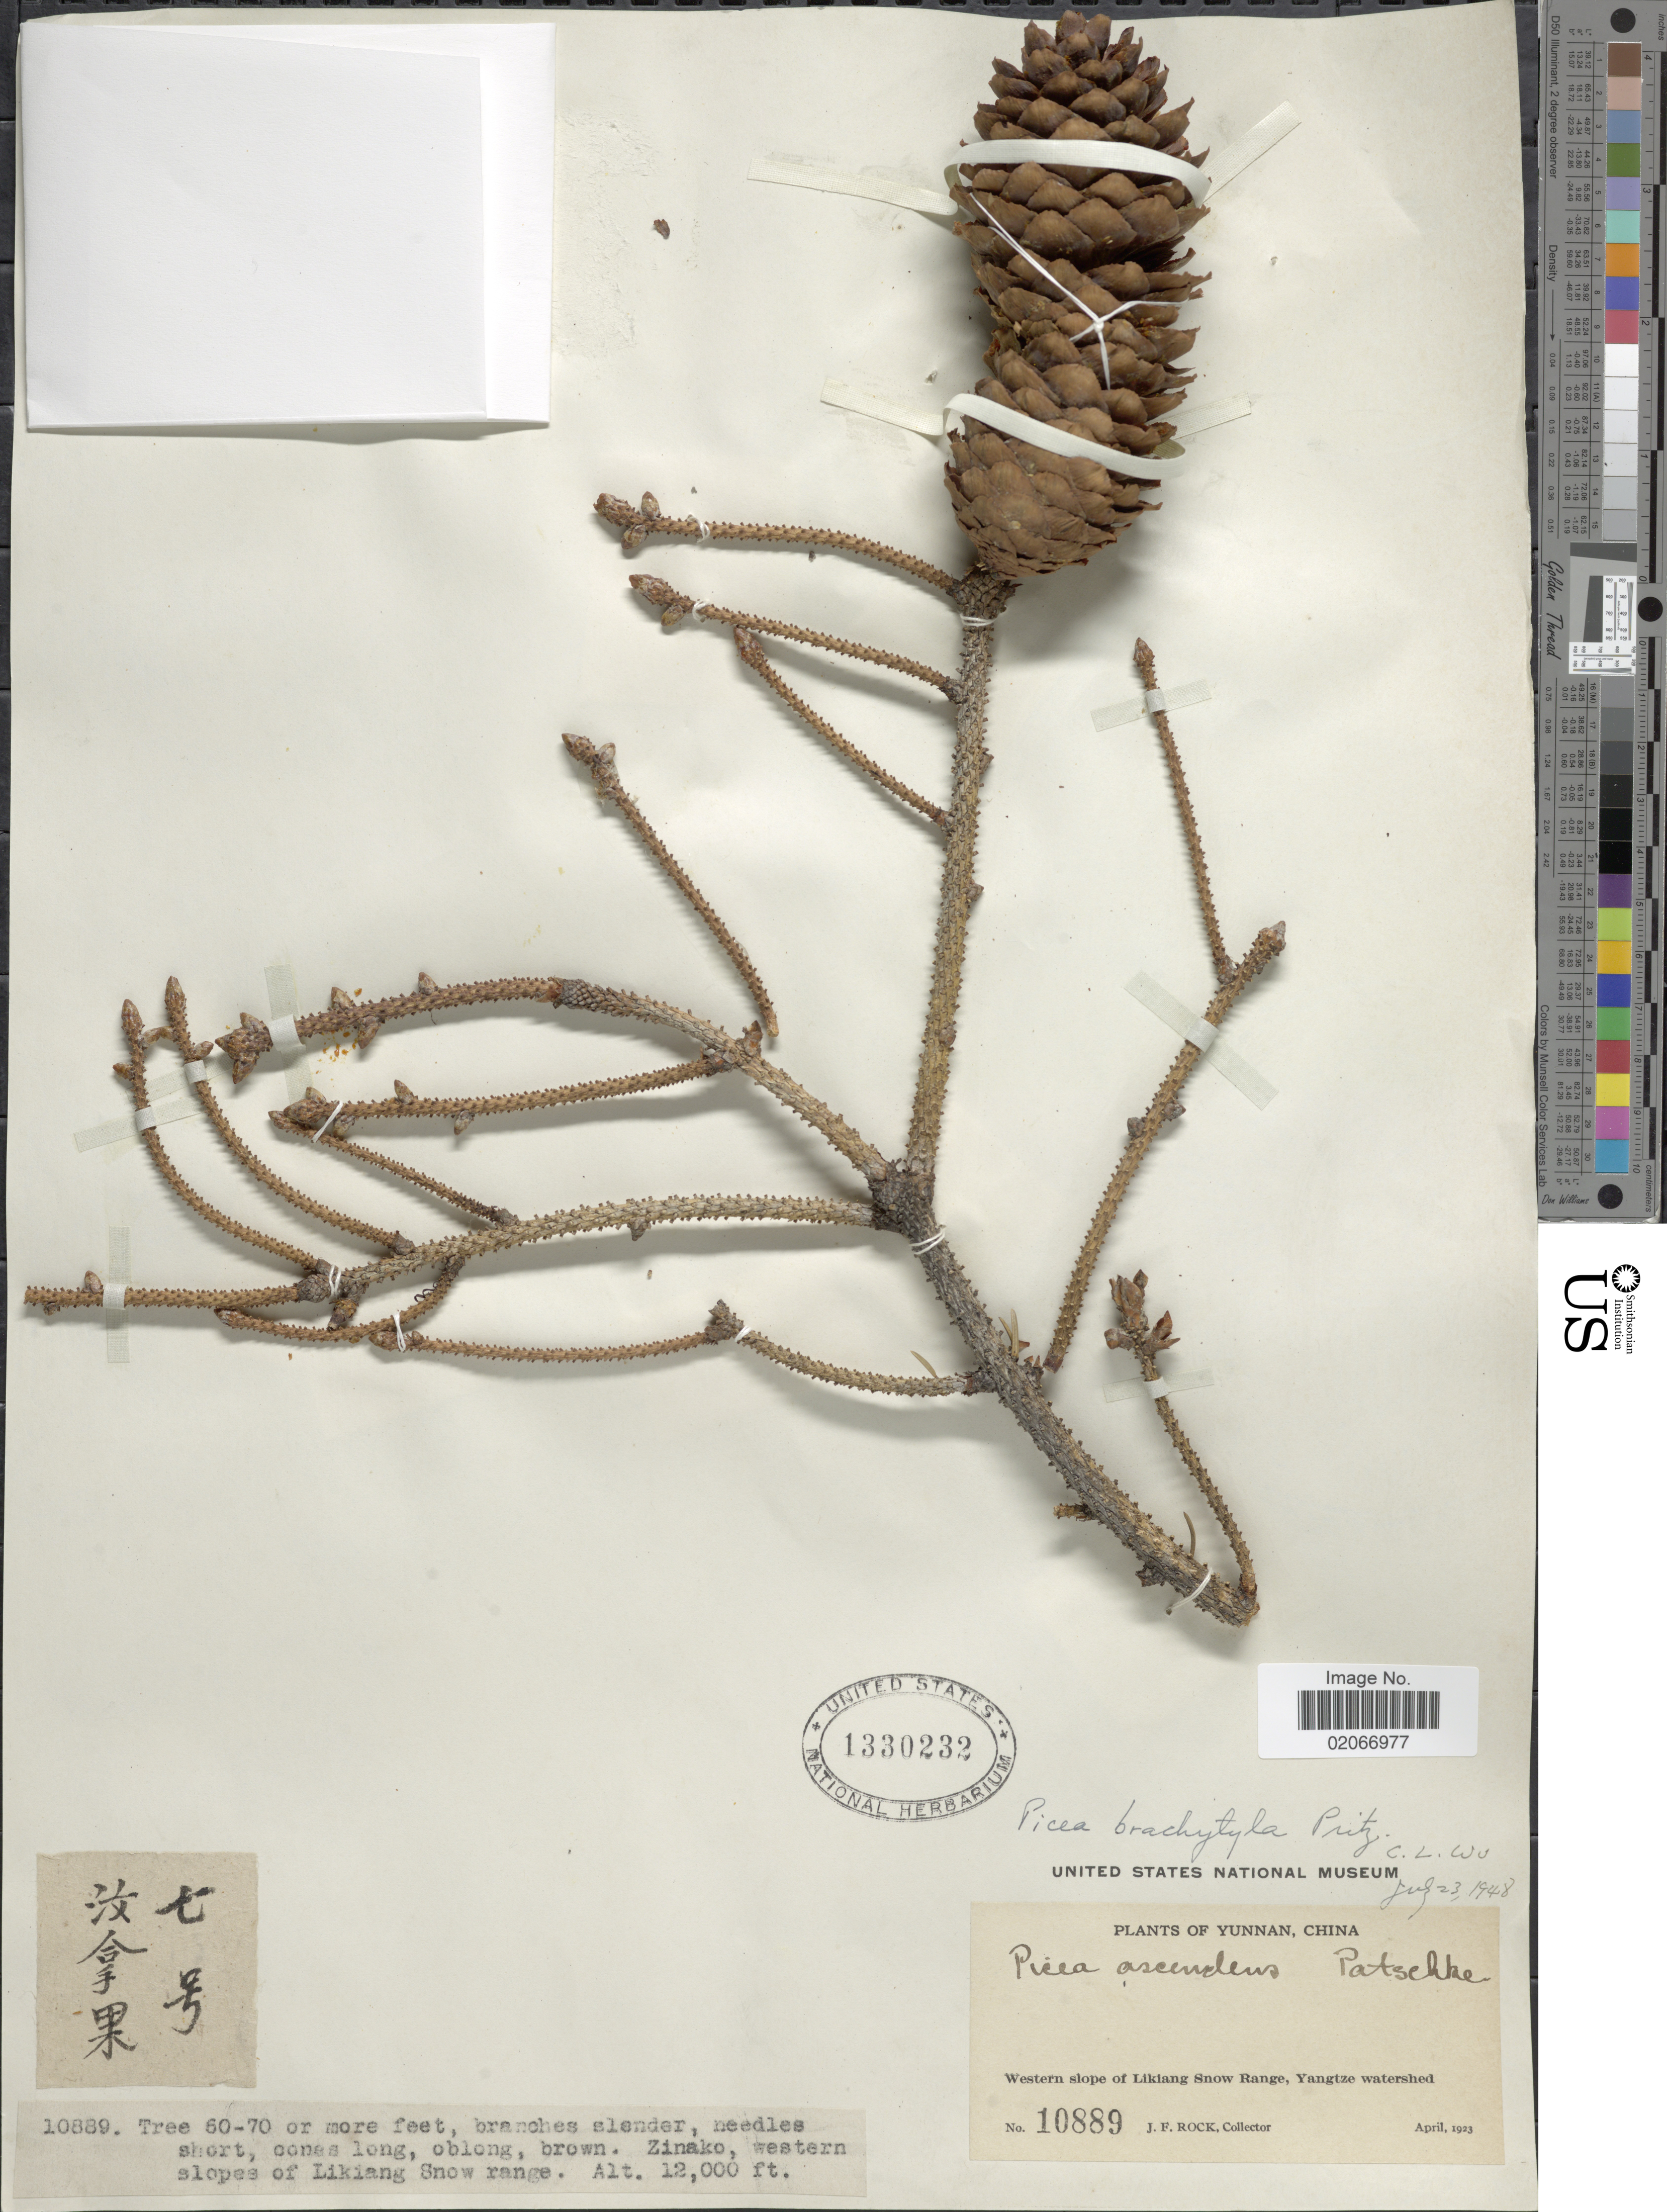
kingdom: Plantae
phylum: Tracheophyta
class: Pinopsida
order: Pinales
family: Pinaceae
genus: Picea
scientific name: Picea brachytyla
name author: (Franch.) E. Pritz.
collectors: J. Rock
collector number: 10889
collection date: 1923-04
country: China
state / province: Yunnan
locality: Western slope of Likiang Snow Range, Zinako, western slopes of Yangtze watershed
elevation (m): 3658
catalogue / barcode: US 1330232